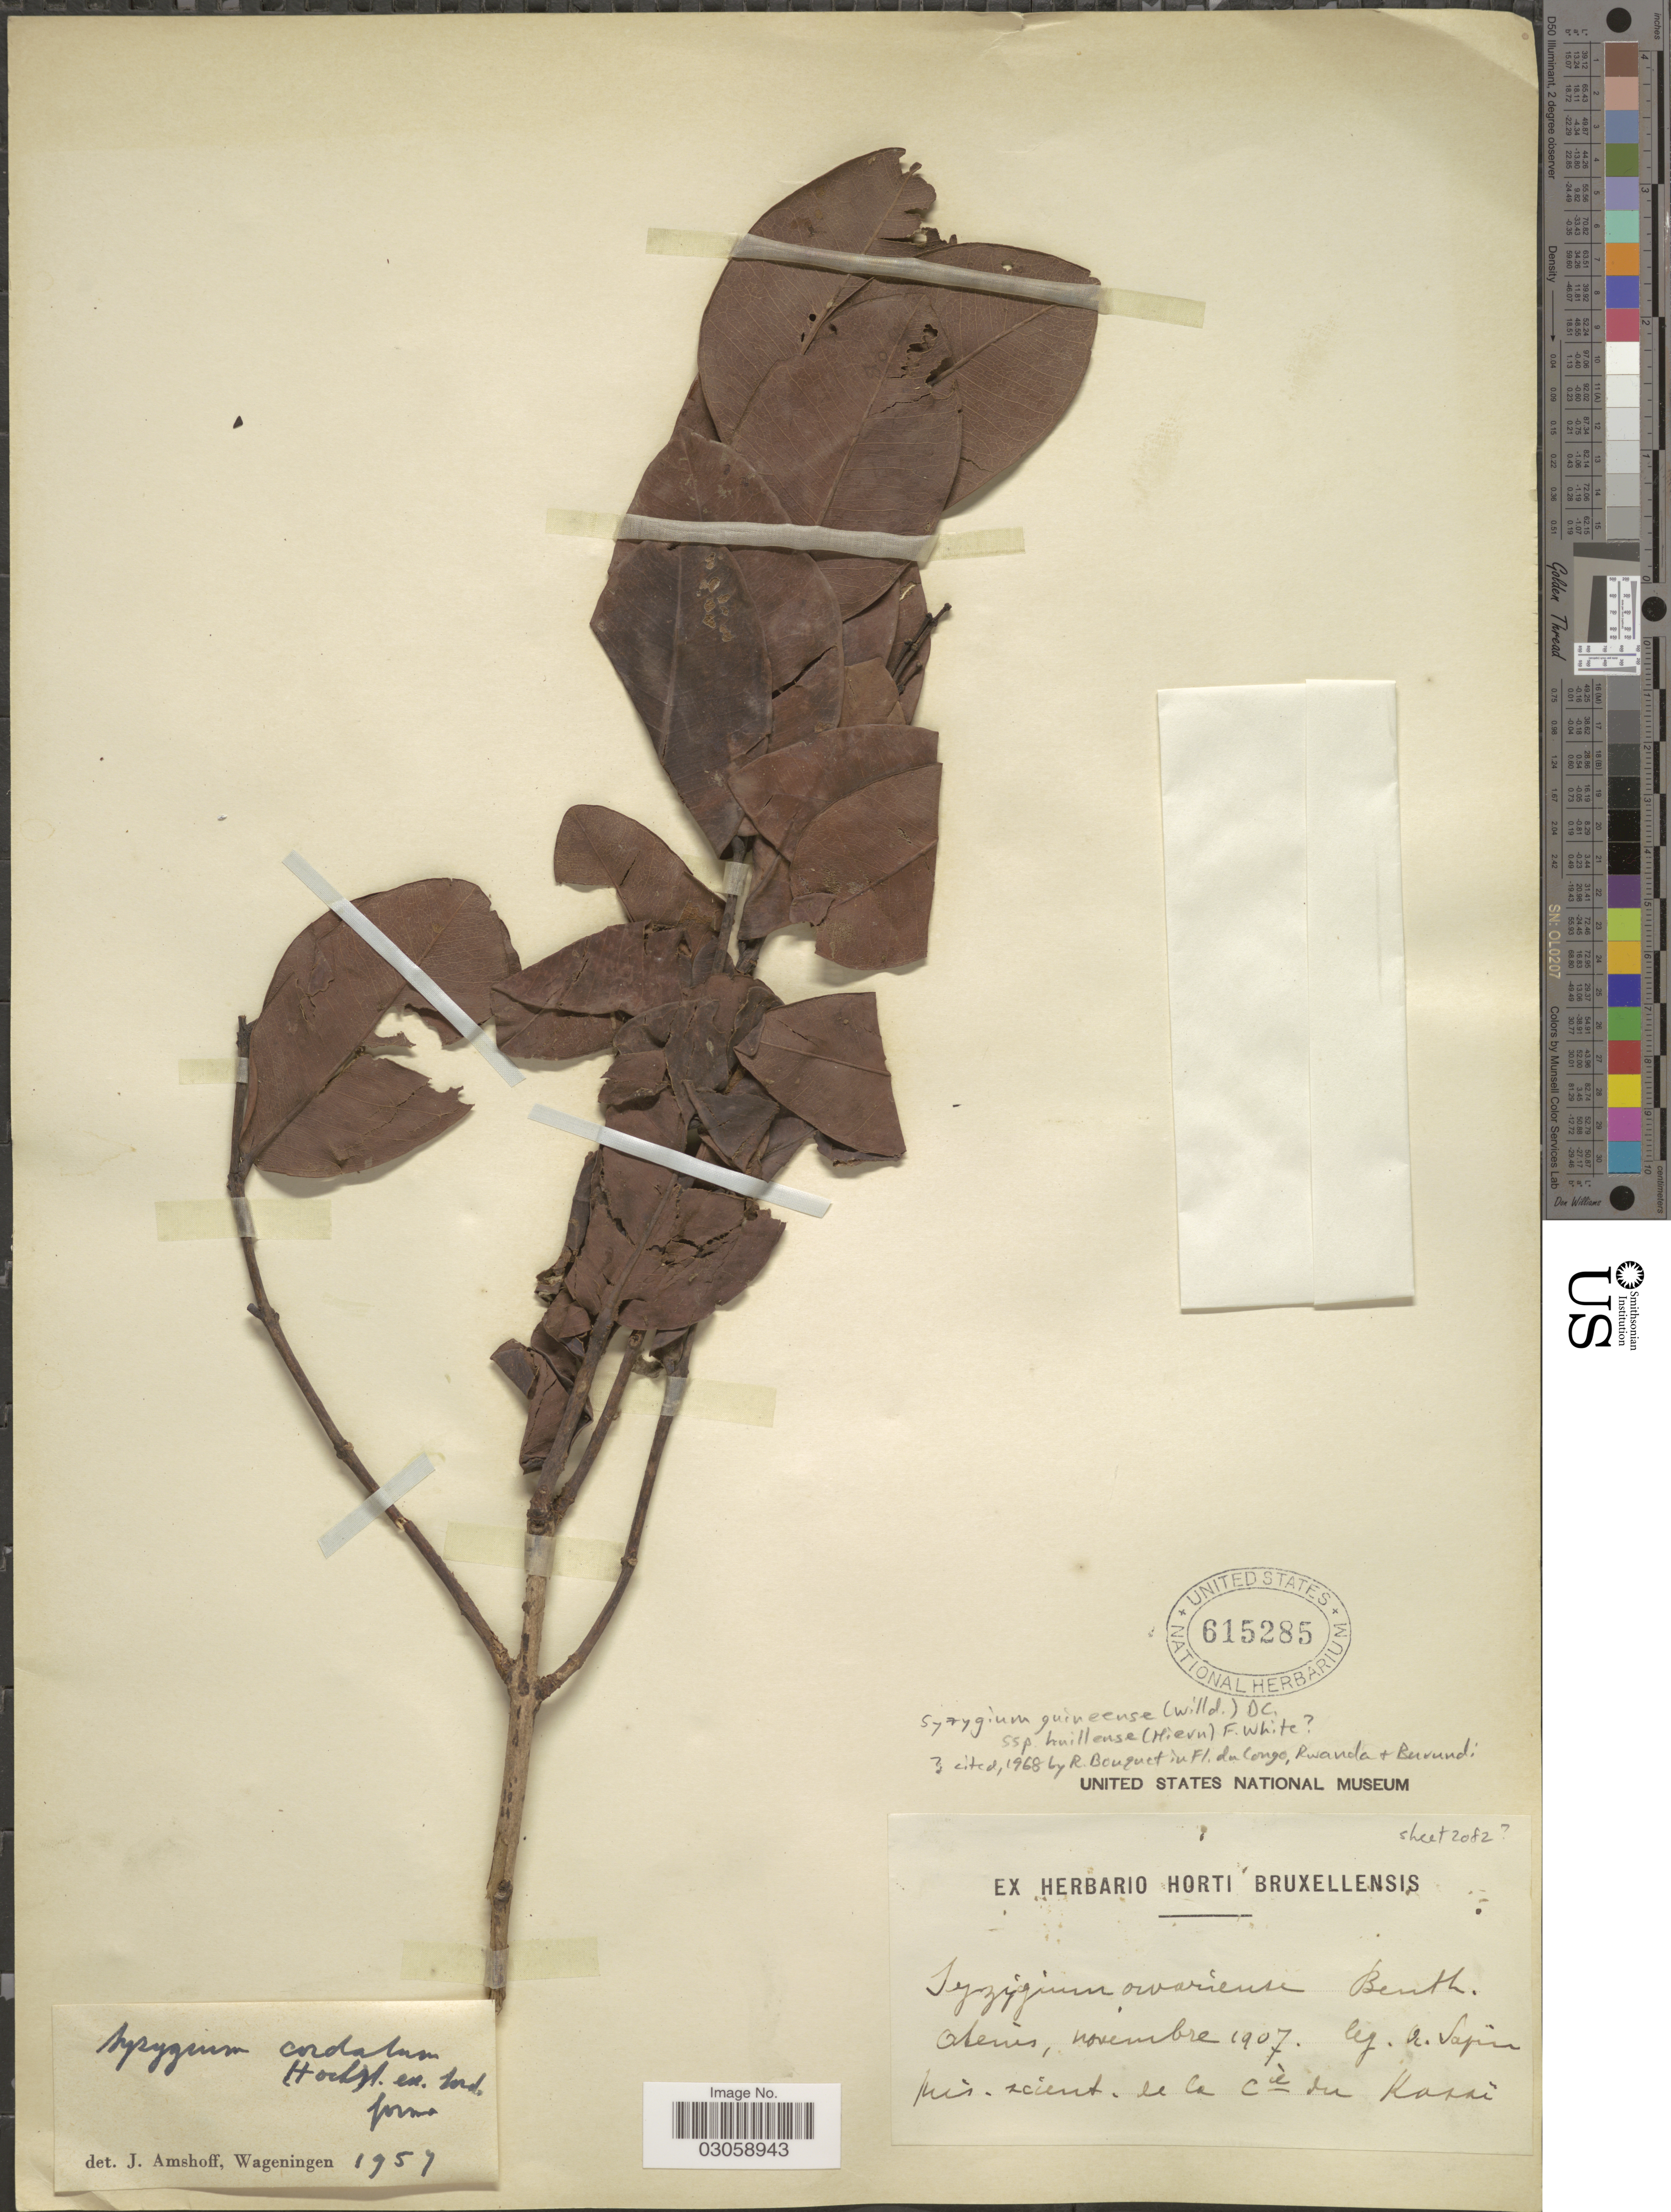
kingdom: Plantae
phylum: Tracheophyta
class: Magnoliopsida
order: Myrtales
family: Myrtaceae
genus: Syzygium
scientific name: Syzygium guineense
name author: (Willd.) DC.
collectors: A. Sapin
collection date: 1907-11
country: Congo, Democratic Republic of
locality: Mis. scient. de la Cie du Kasai. Atenis [interpreted].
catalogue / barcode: US 615285